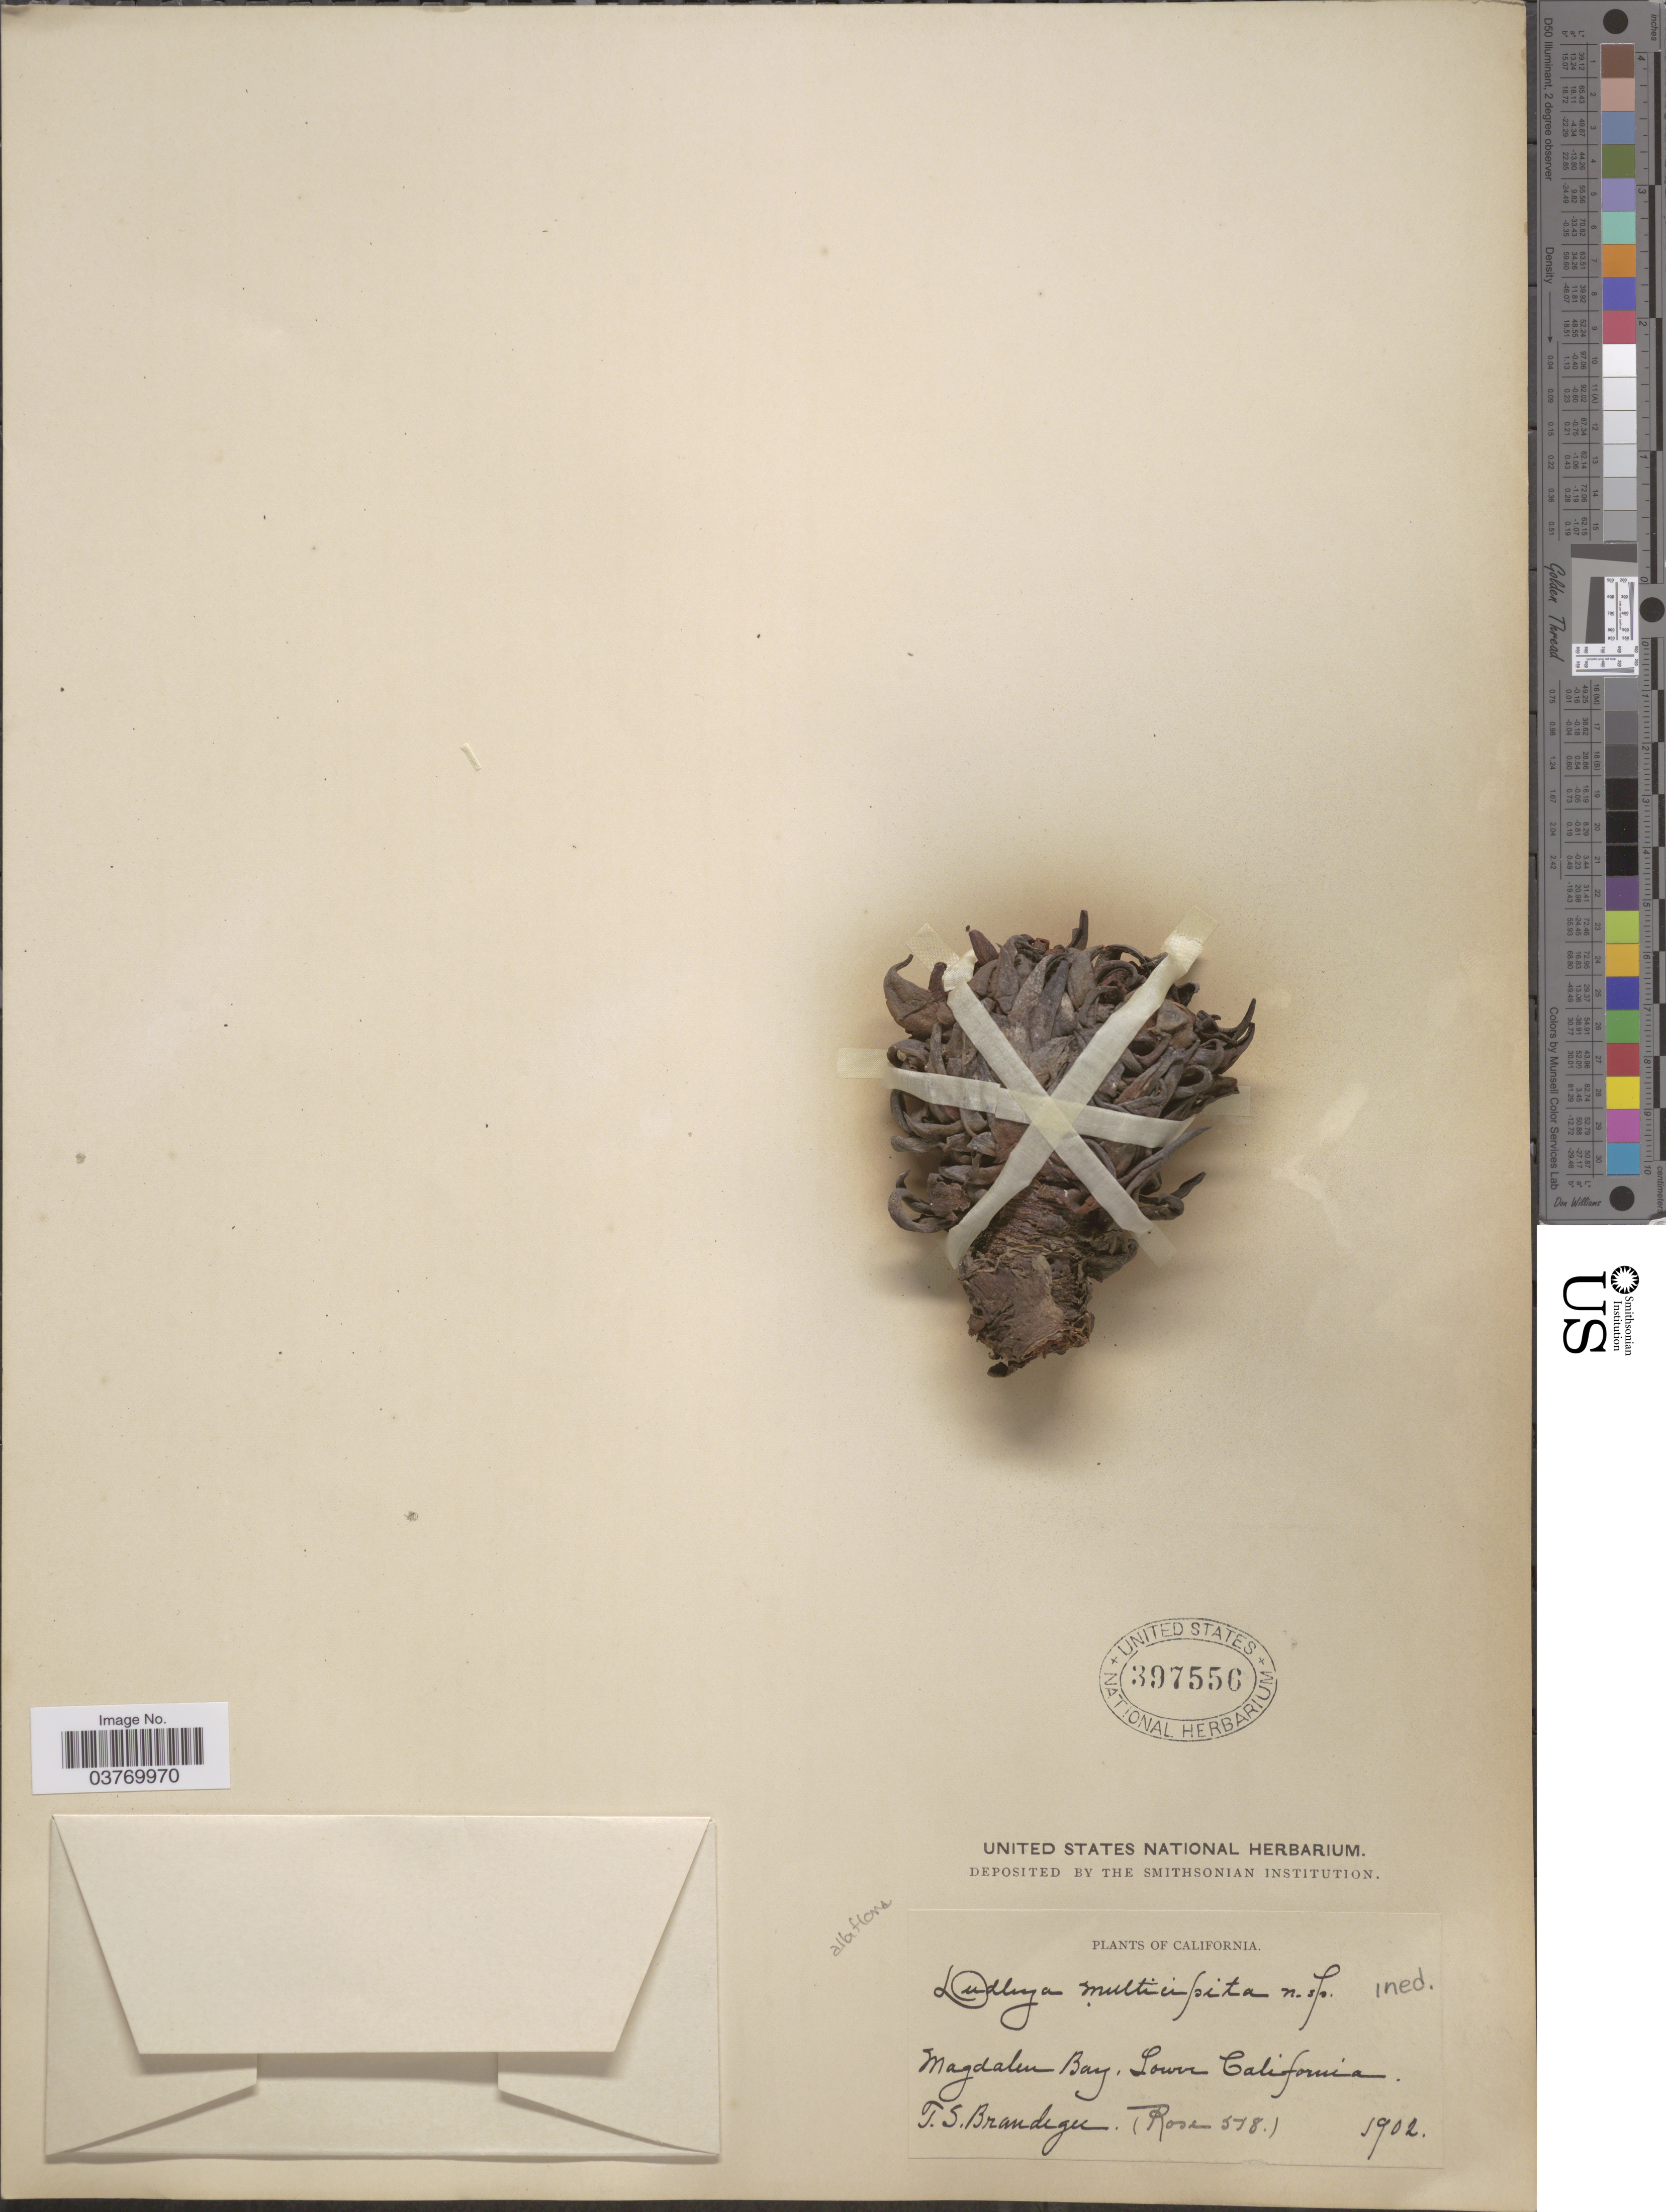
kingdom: Plantae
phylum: Tracheophyta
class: Magnoliopsida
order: Saxifragales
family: Crassulaceae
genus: Dudleya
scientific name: Dudleya multicipita, sp. nov. ined.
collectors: T. S. Brandegee (herbarium)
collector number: Rose 578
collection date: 1902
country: Mexico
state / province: Baja California Sur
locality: Magdalena Bay. Lower California.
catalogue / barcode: US 397556